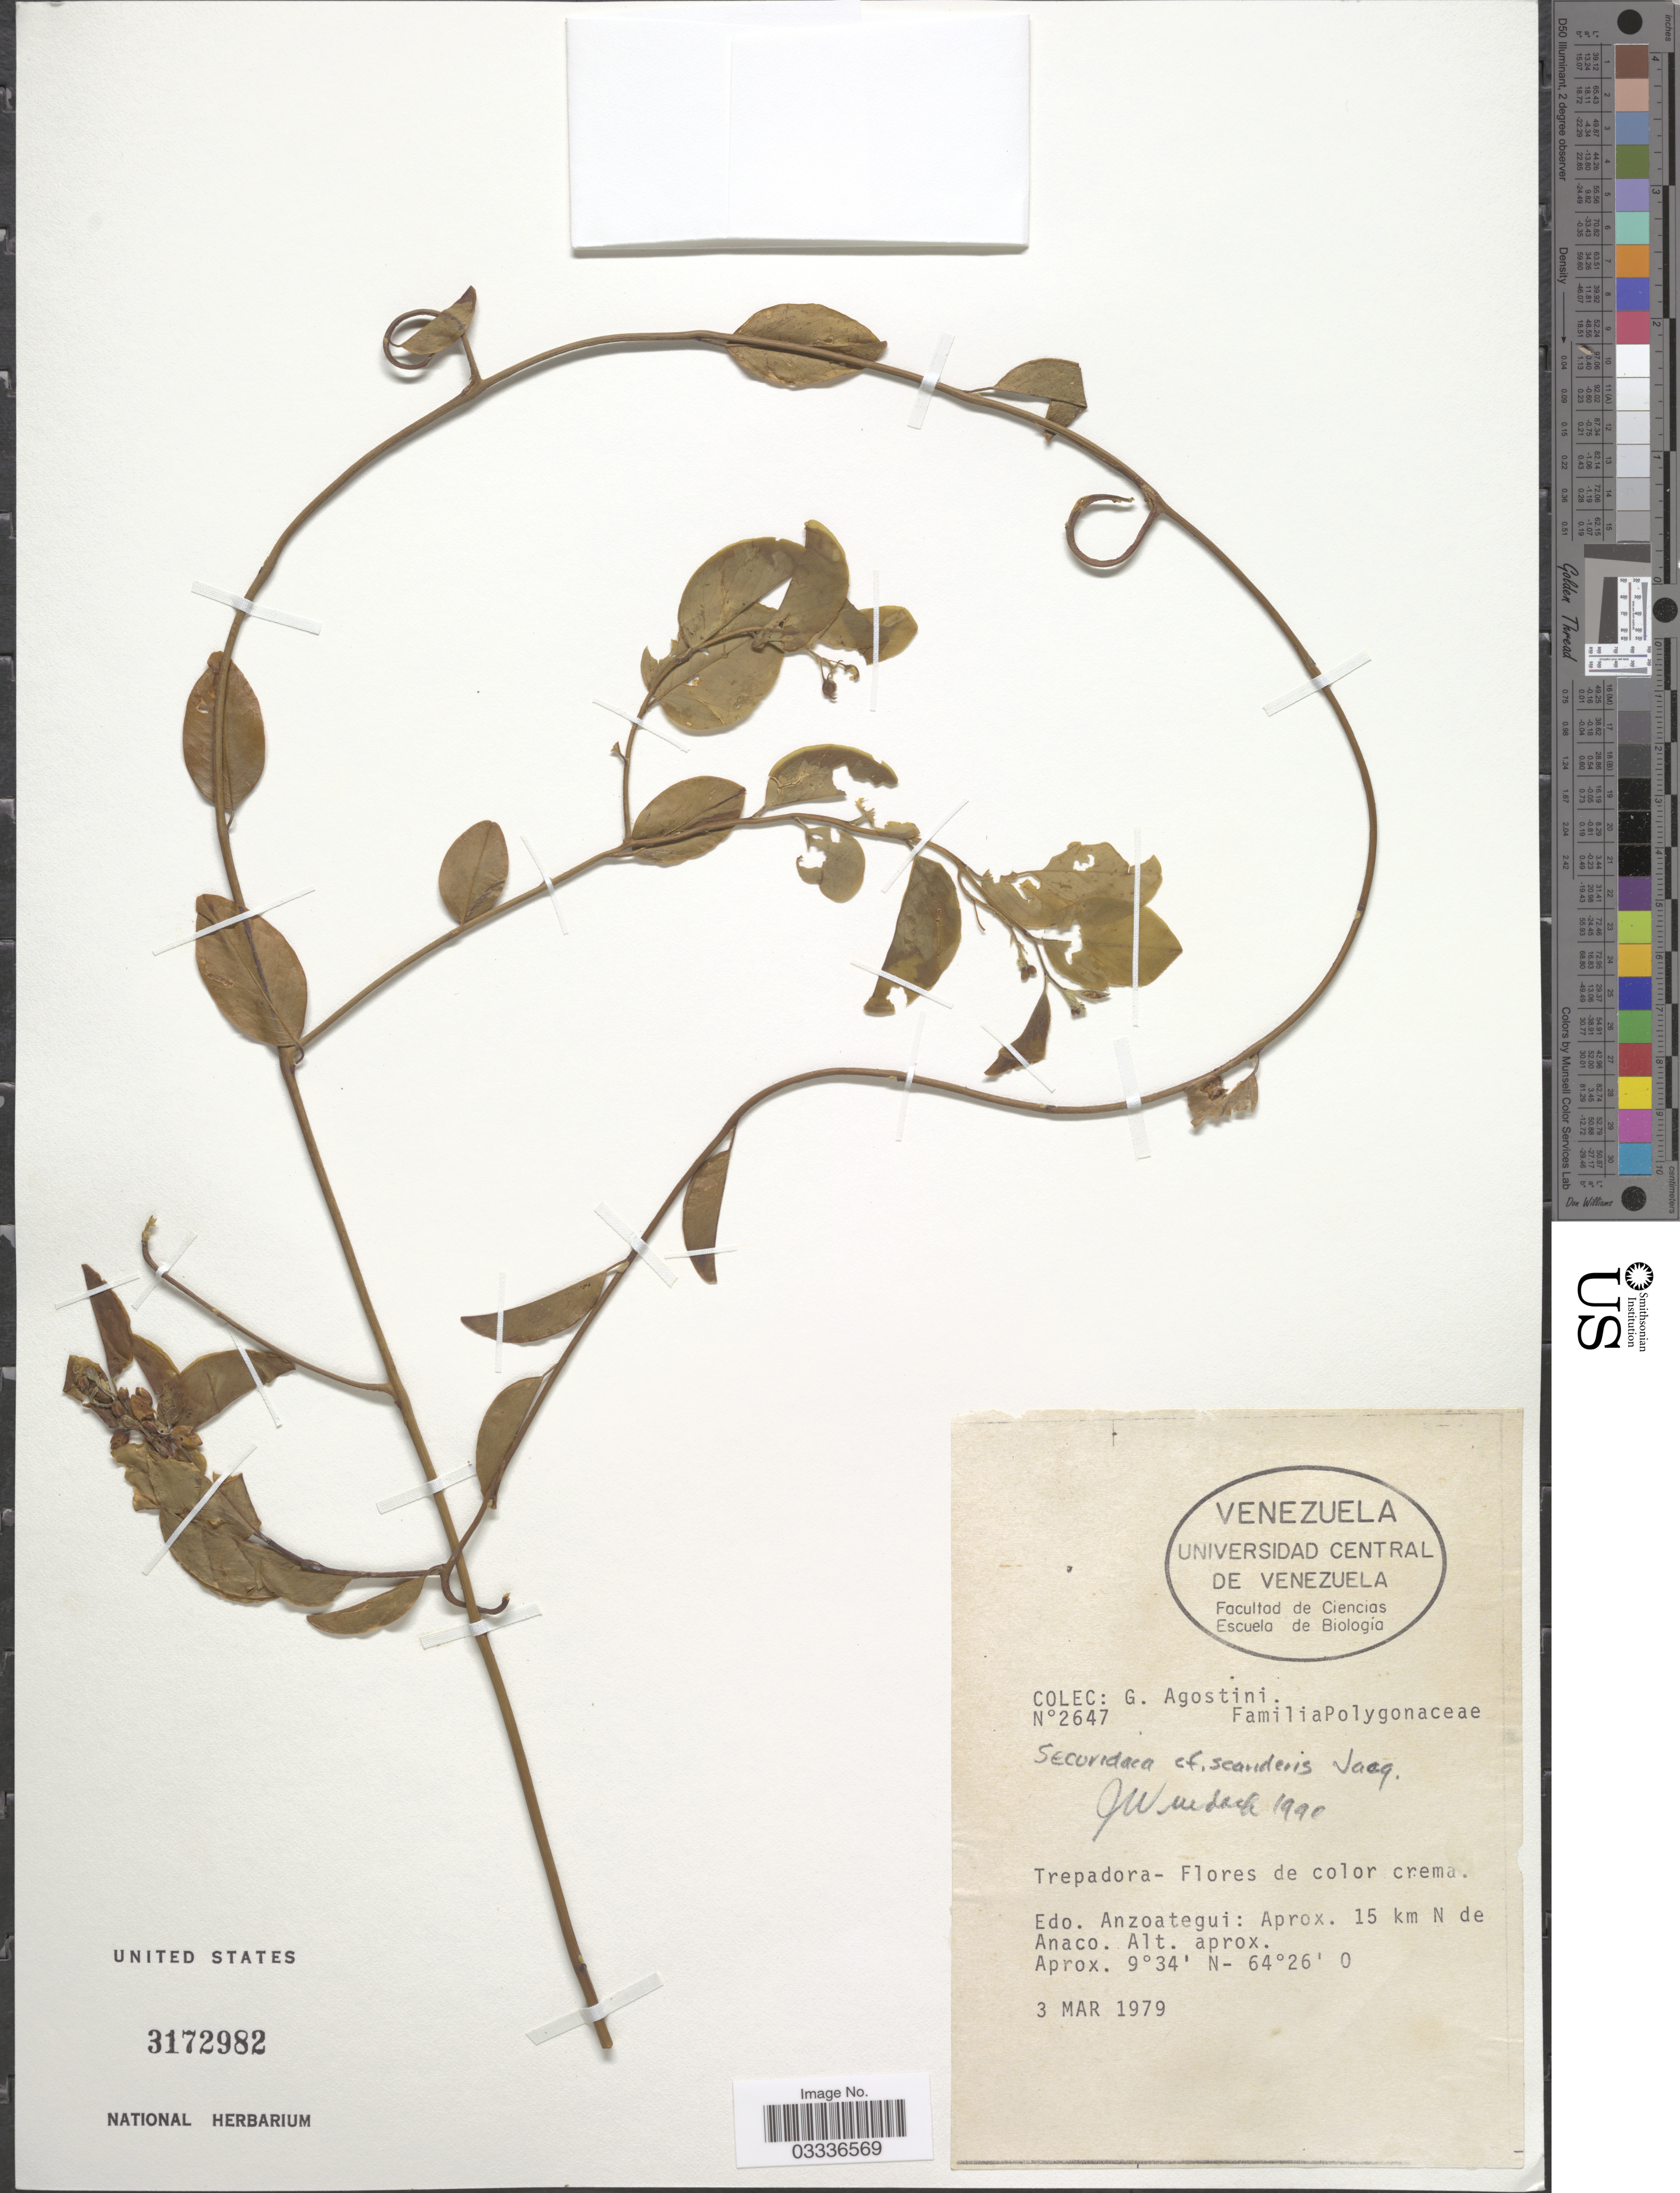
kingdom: Plantae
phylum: Tracheophyta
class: Magnoliopsida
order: Fabales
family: Polygalaceae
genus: Securidaca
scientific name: Securidaca scandens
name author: Jacq.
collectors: G. Agostini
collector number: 2647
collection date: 1979-03-03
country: Venezuela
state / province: Anzoategui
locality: Aprox. 15 km N de Anaco.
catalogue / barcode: US 3172982